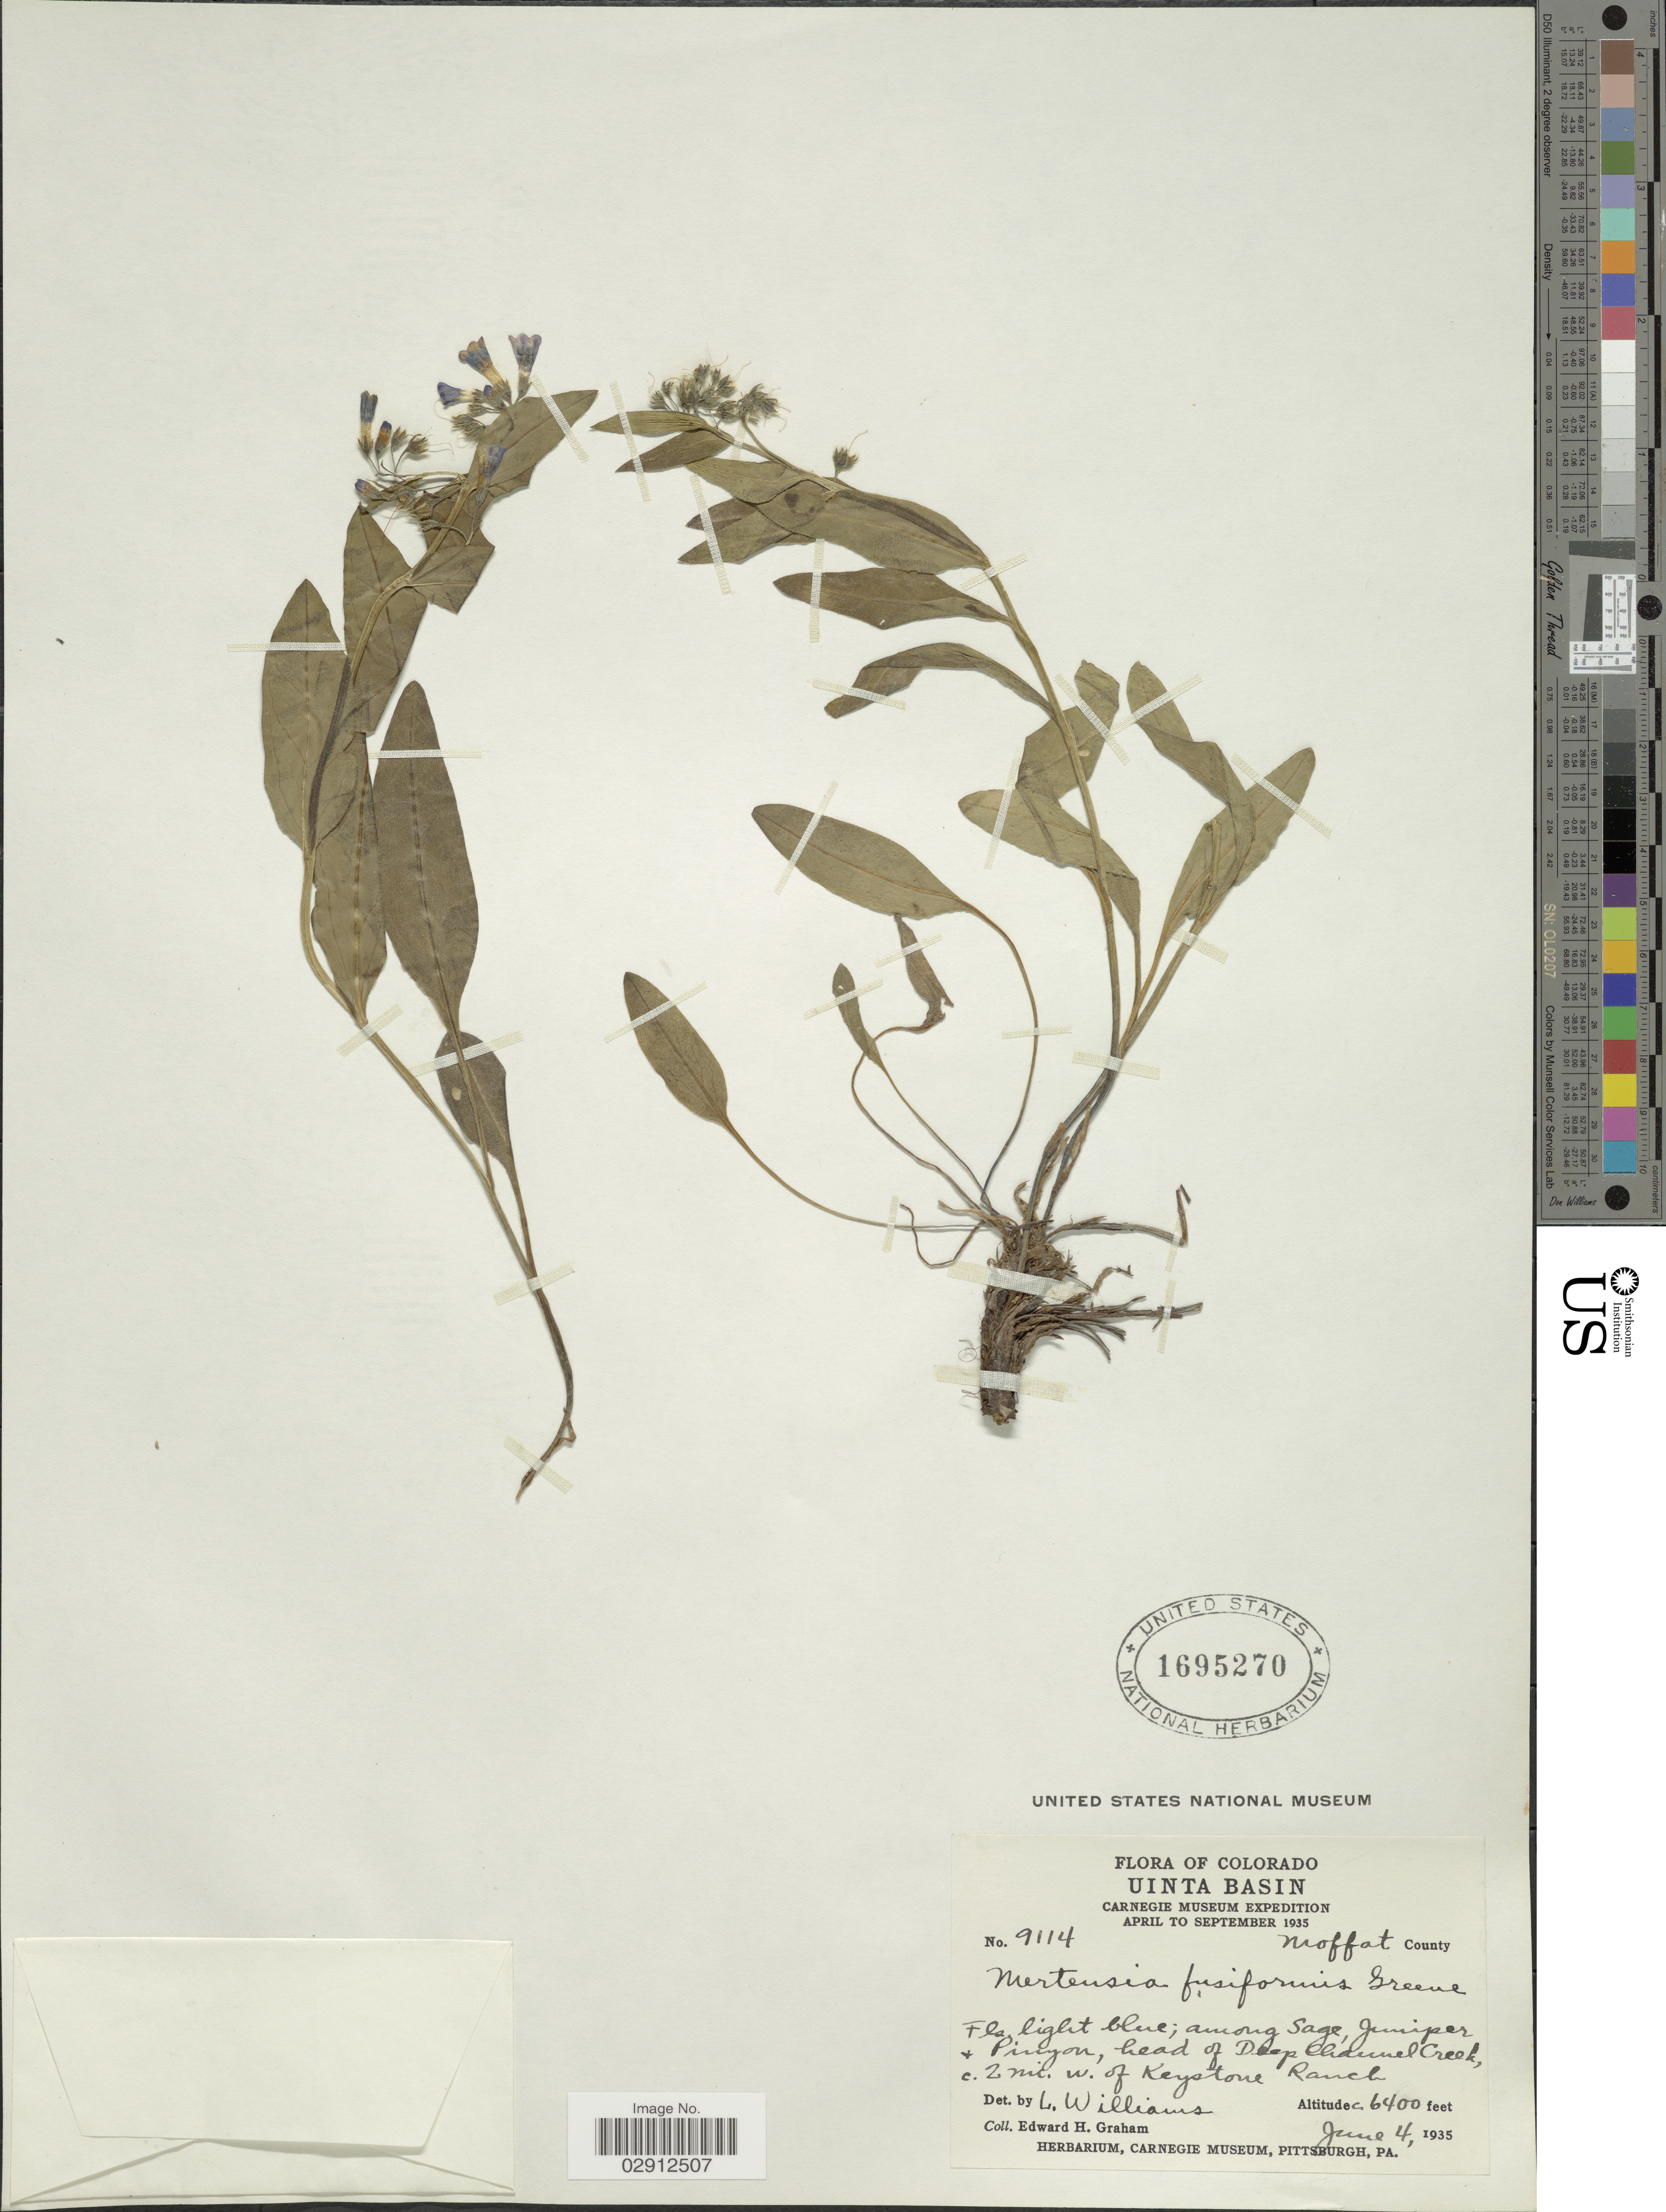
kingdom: Plantae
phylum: Tracheophyta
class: Magnoliopsida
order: Boraginales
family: Boraginaceae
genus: Mertensia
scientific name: Mertensia fusiformis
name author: Greene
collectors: E. H. Graham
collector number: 9114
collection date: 1935-06-04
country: United States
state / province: Colorado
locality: Uinta Basin, Moffat County, Head of Deep Channel Creek, c. 2 mi. w. of Keystone Ranch.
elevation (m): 1951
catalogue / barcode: US 1695270